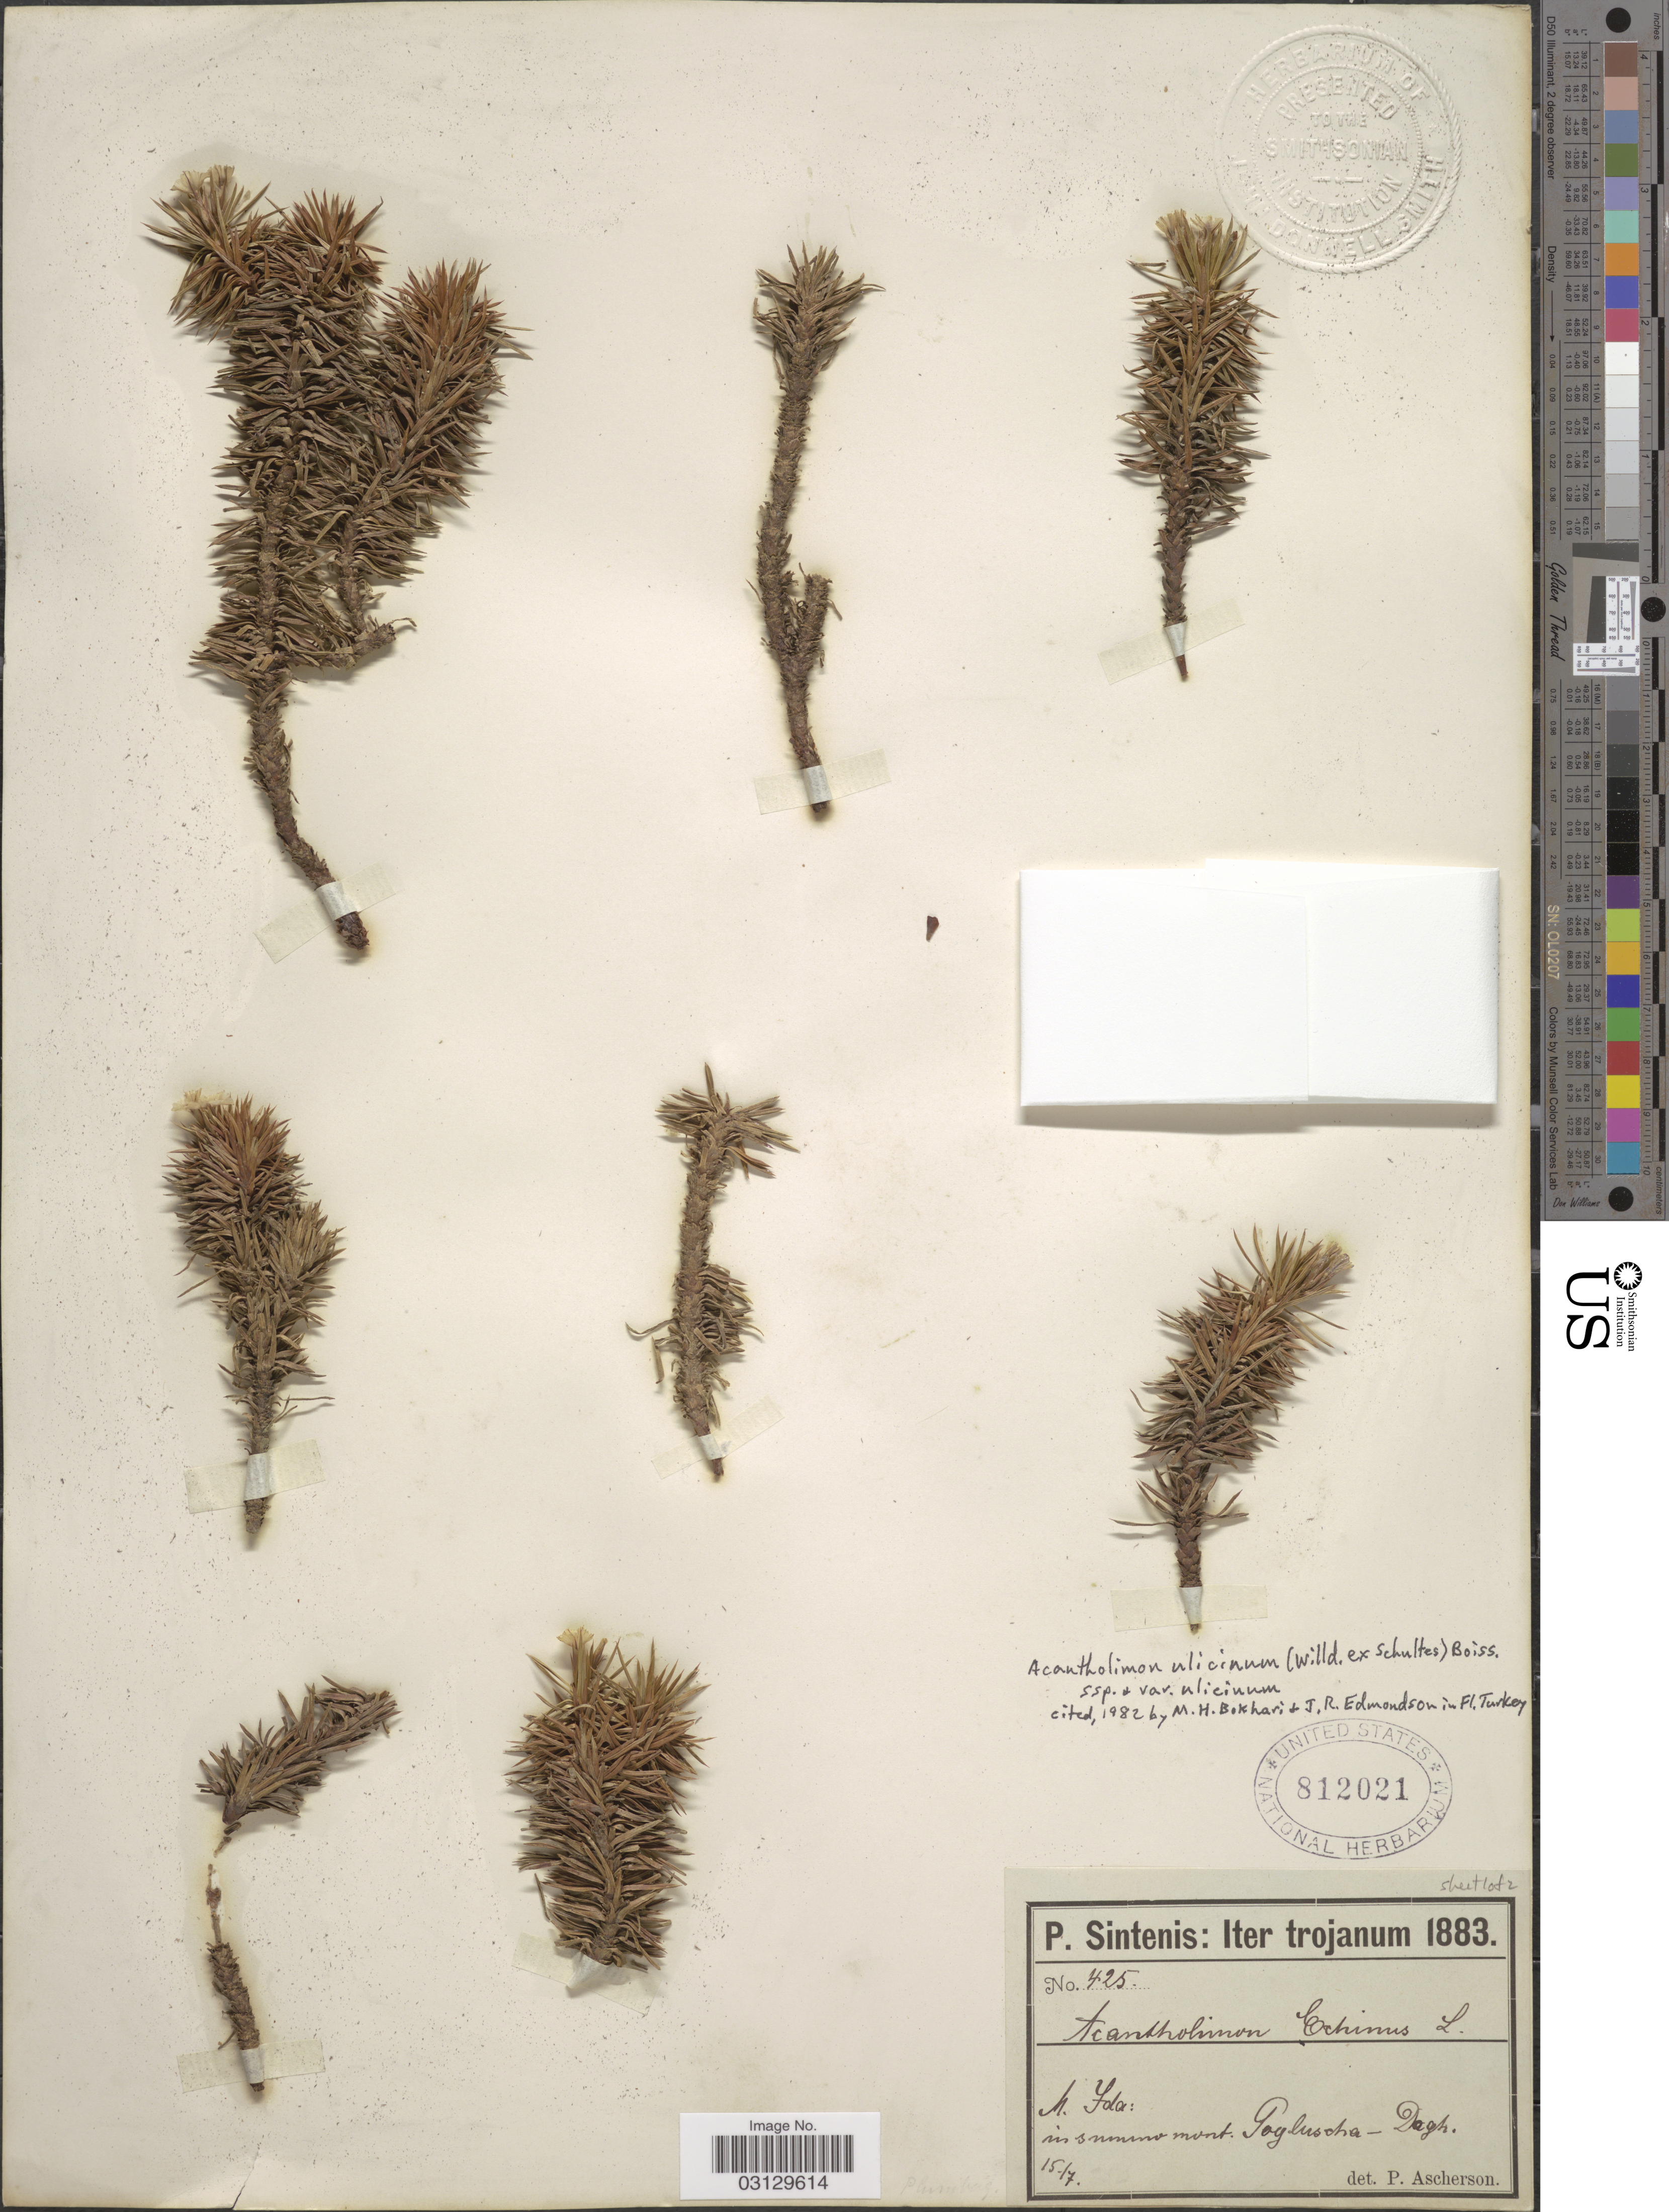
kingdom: Plantae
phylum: Tracheophyta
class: Magnoliopsida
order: Caryophyllales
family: Plumbaginaceae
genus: Acantholimon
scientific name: Acantholimon ulicinum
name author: (Willd. ex Schult.) Boiss.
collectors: P. Sintenis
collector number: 425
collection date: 1883-07-15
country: Turkey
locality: Iter trojanum. N. Yda: mont. Pogluscha-Dagh.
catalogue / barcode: US 812021